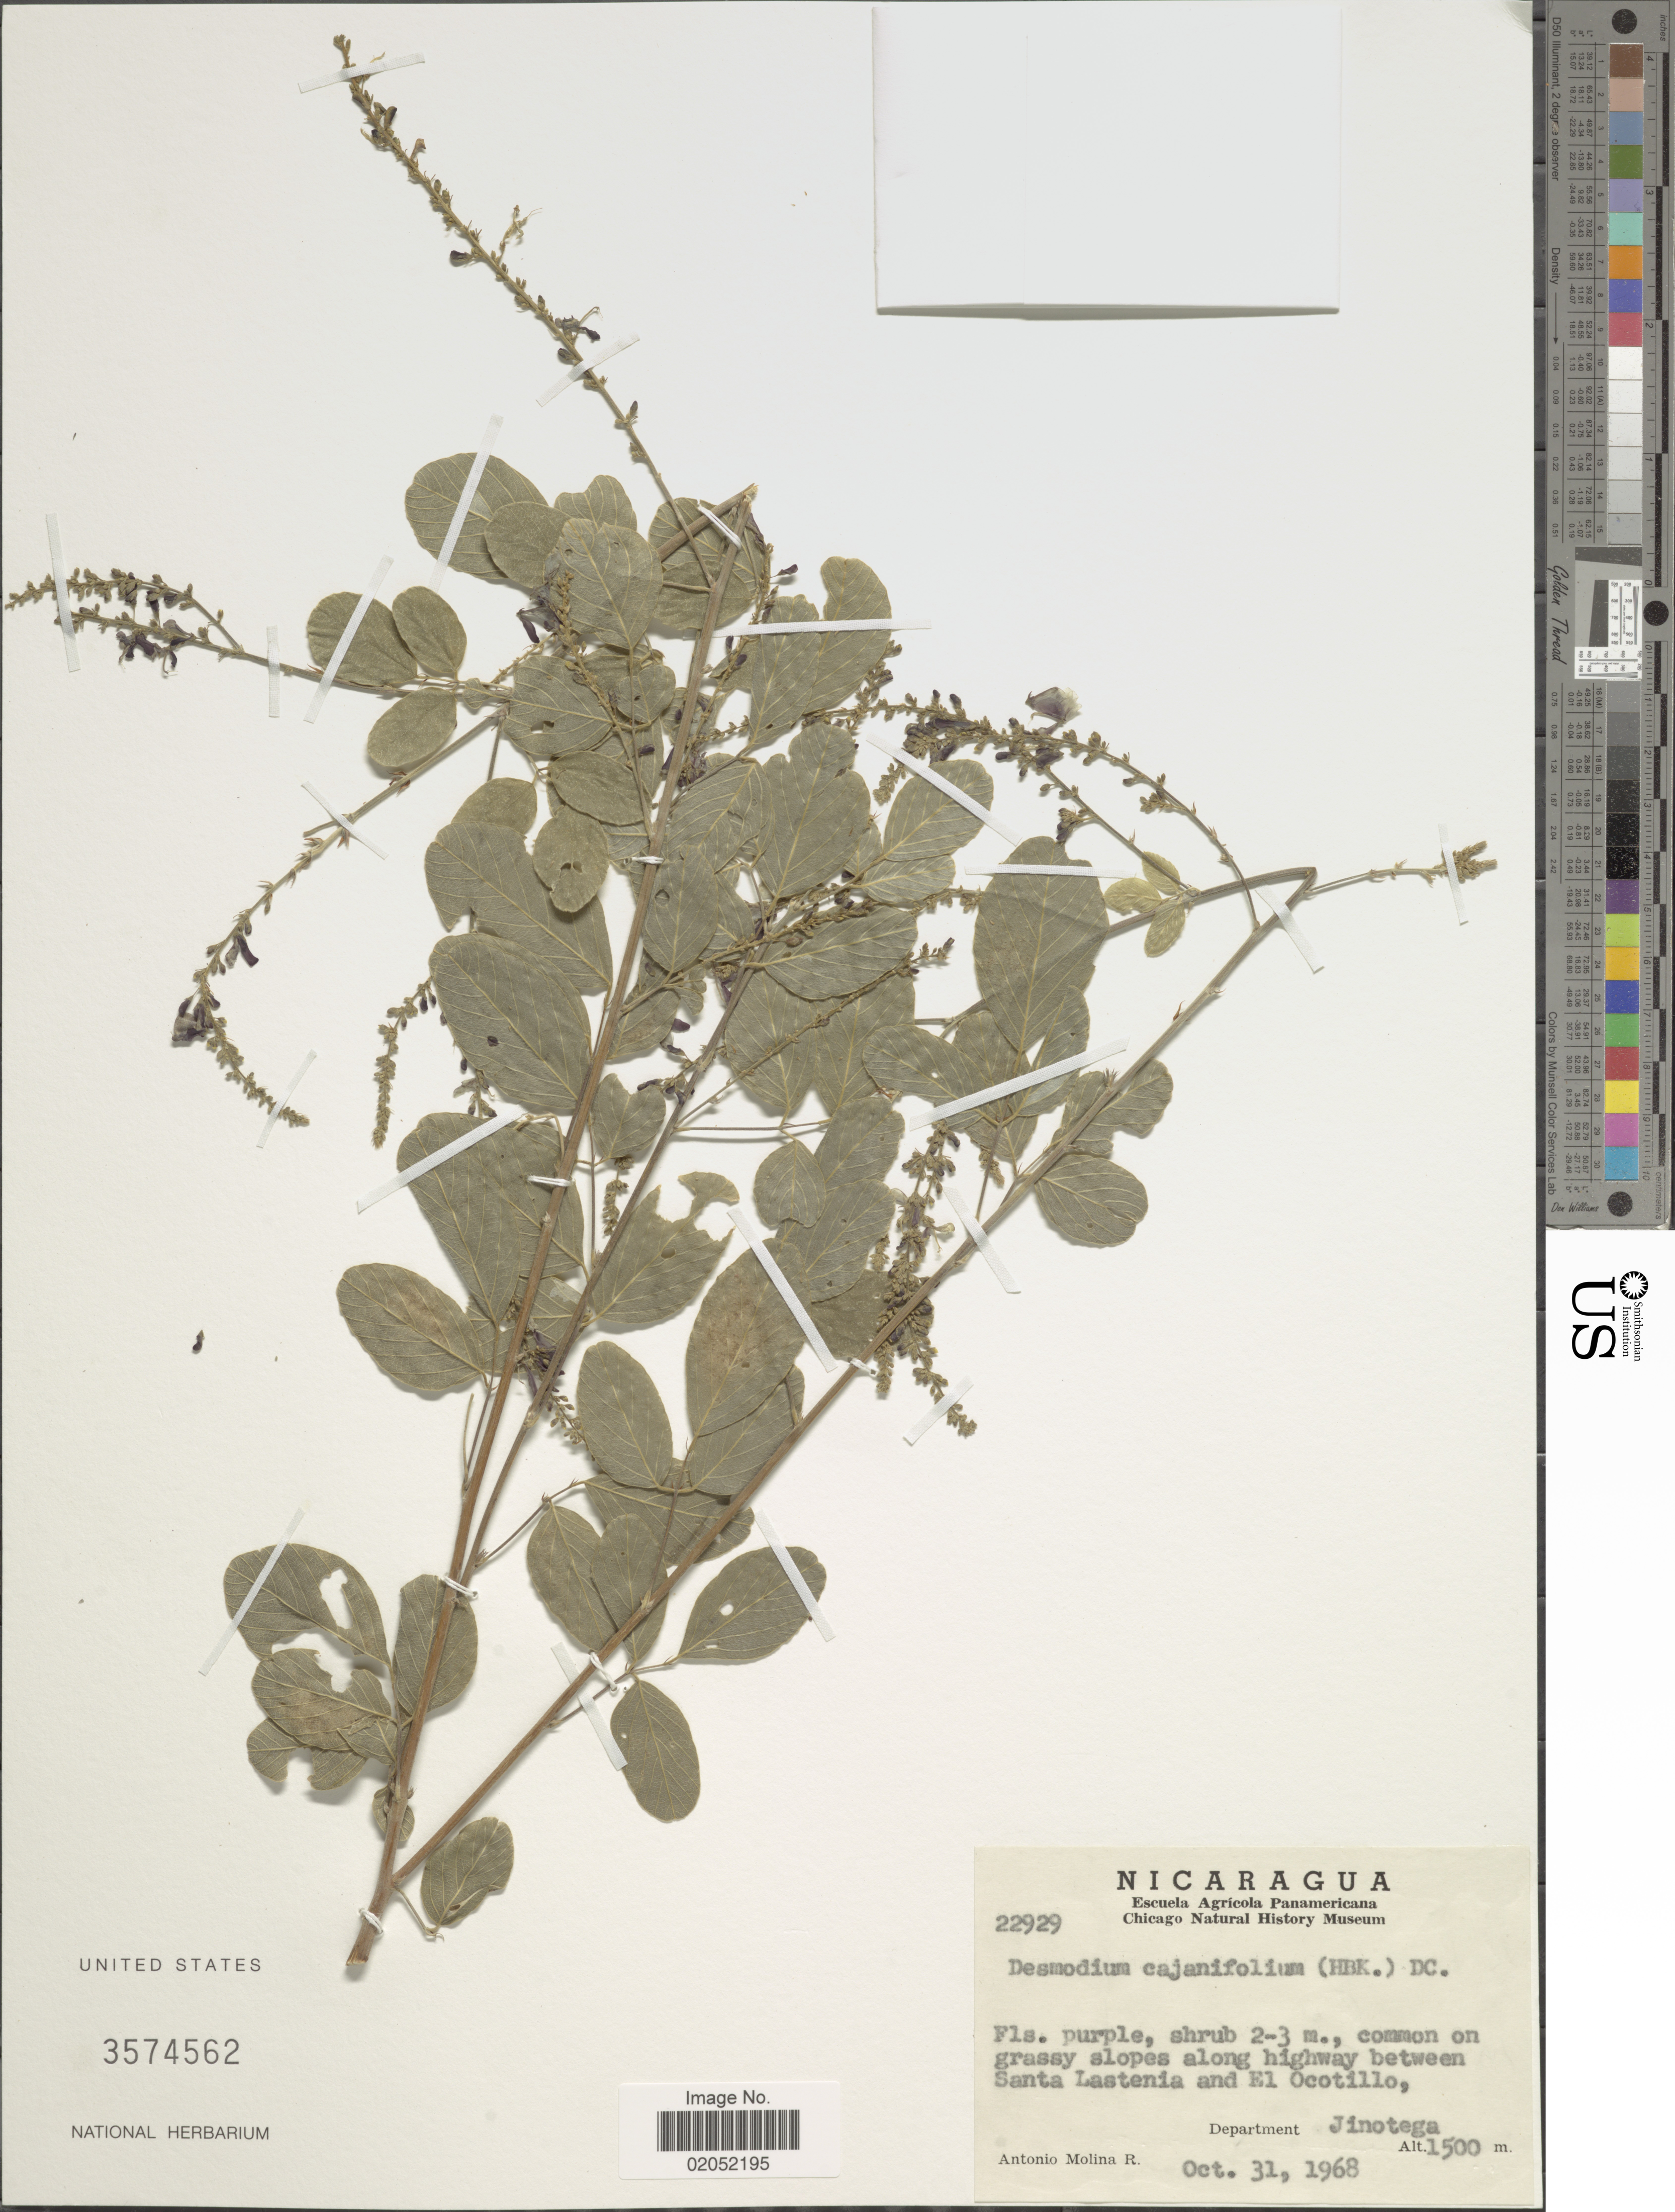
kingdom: Plantae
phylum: Tracheophyta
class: Magnoliopsida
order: Fabales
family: Fabaceae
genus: Desmodium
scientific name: Desmodium cajanifolium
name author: (Kunth) DC.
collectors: A. Molina R.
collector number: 22929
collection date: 1968-10-31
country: Nicaragua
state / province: Jinotega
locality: Grassy slopes along highway between Santa Lastenia and El Ocotillo.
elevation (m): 1500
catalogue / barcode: US 3574562